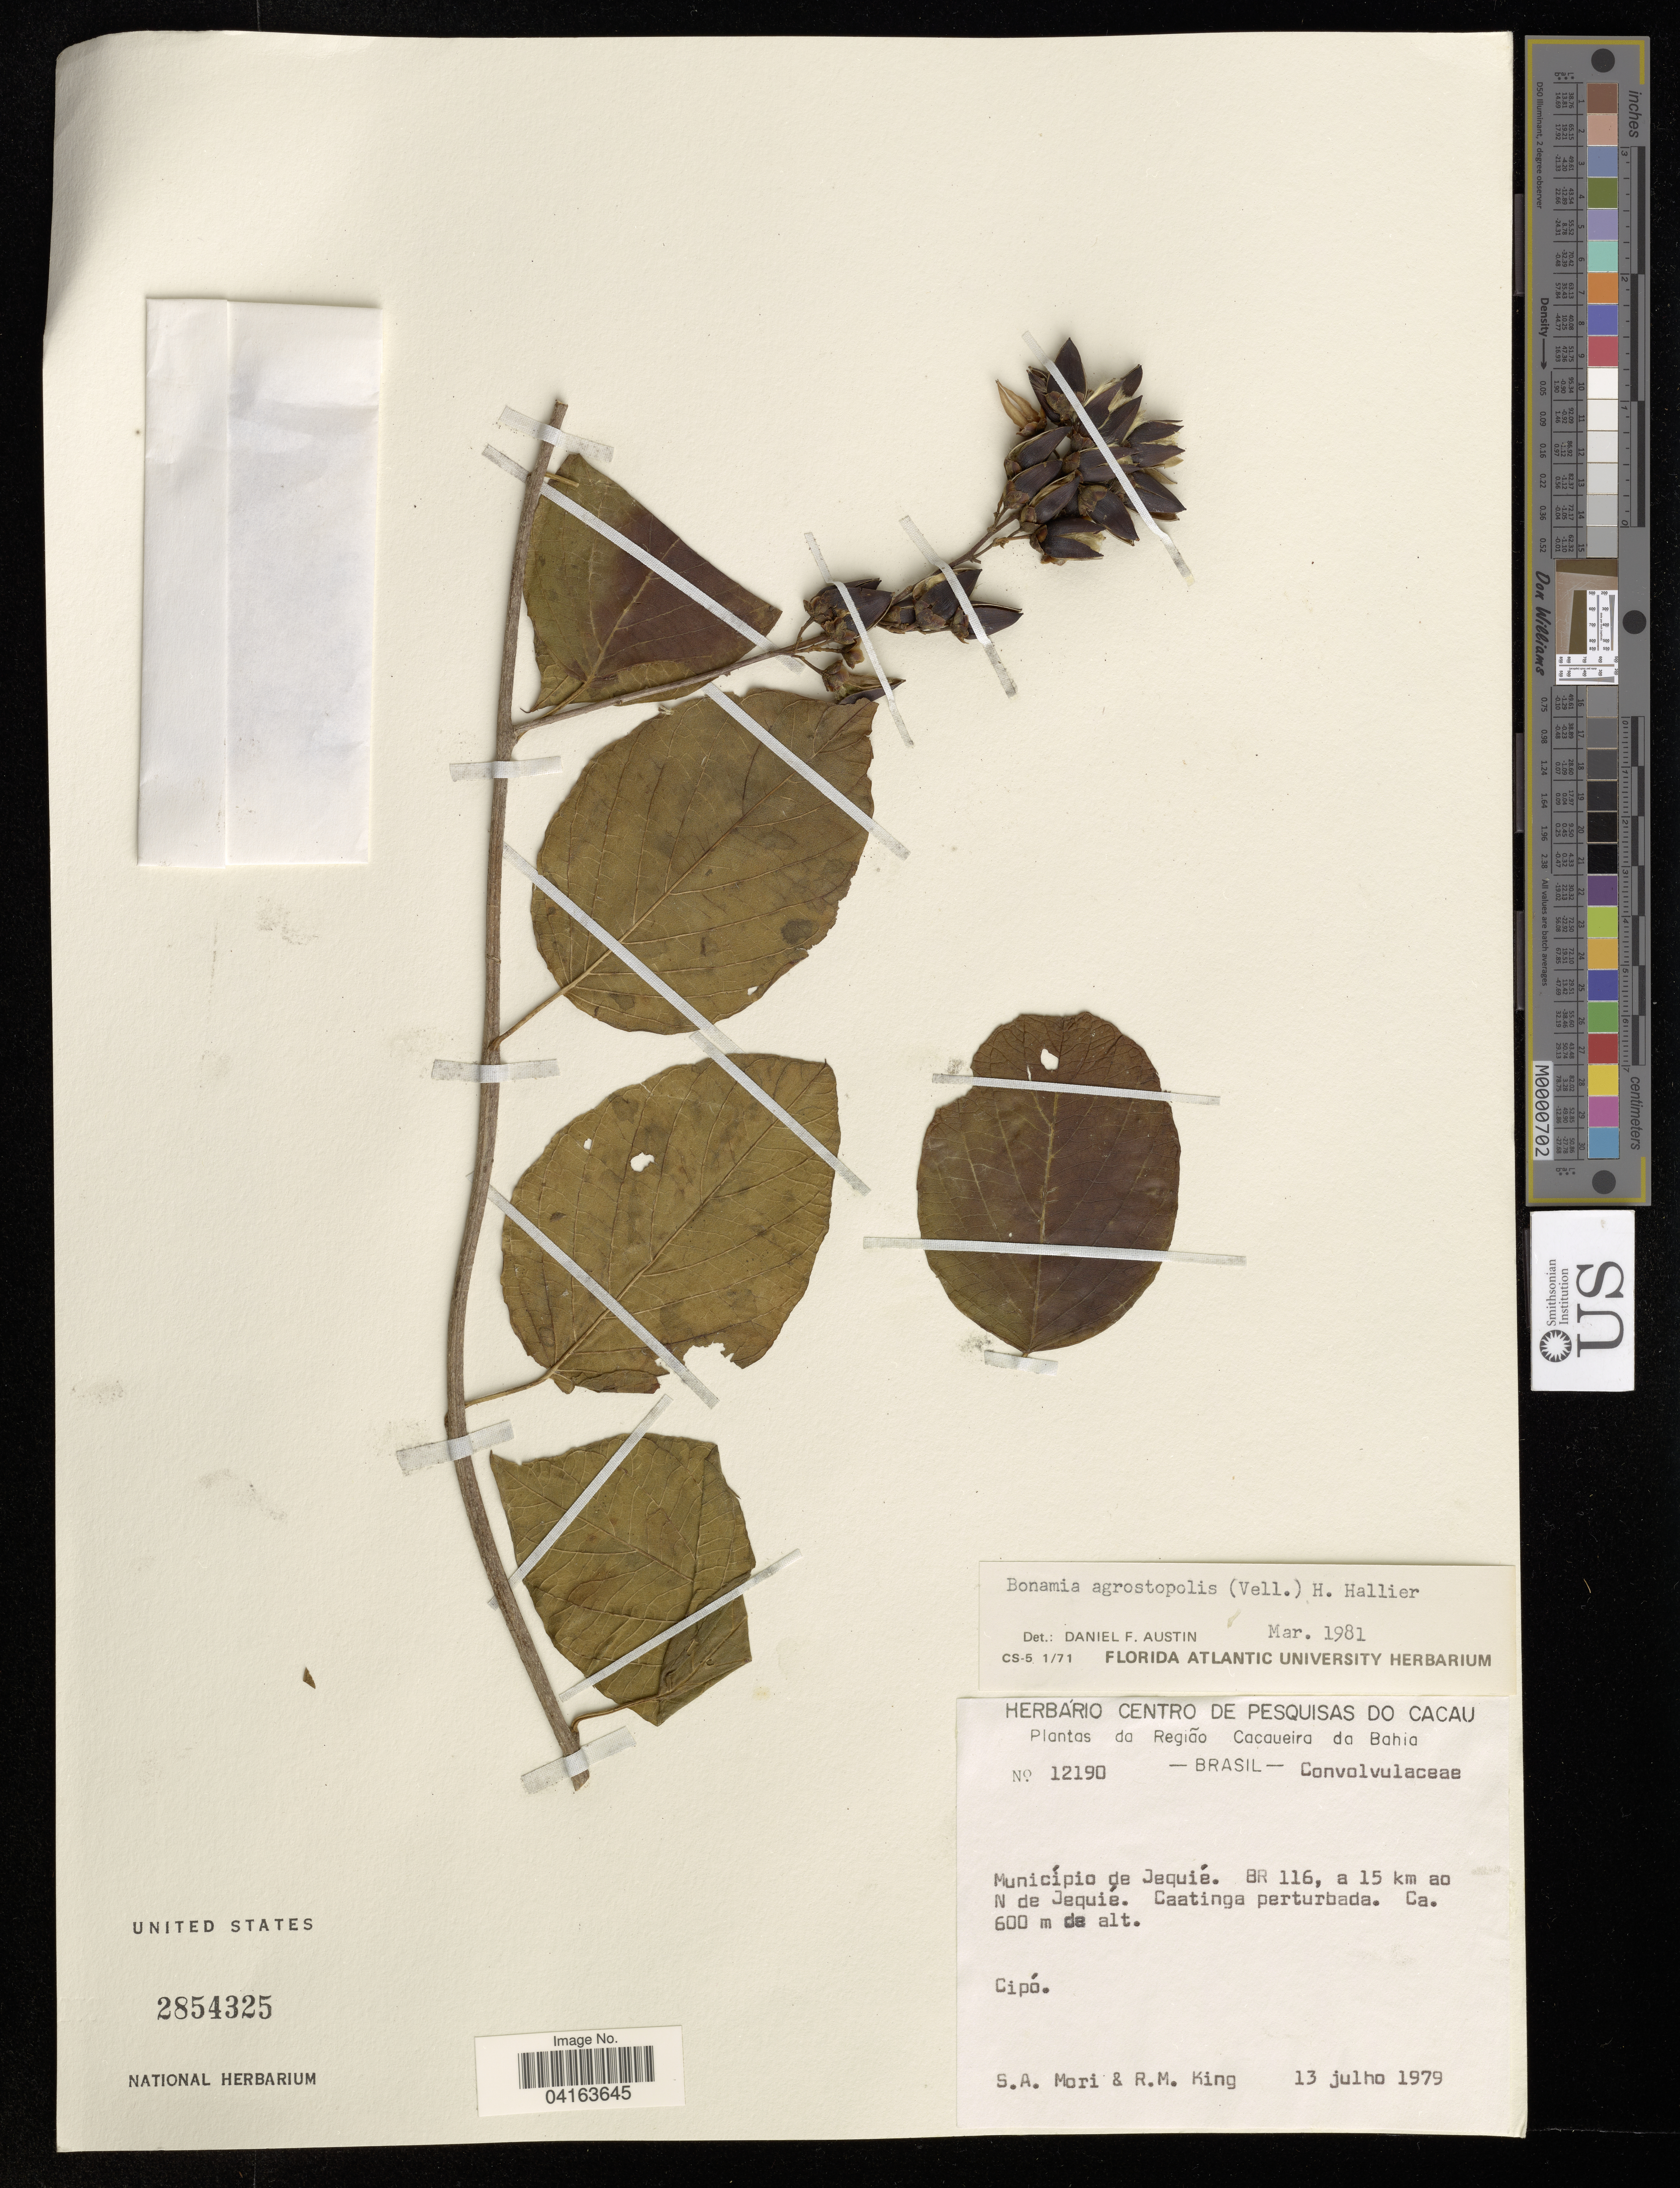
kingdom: Plantae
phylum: Tracheophyta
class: Magnoliopsida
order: Solanales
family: Convolvulaceae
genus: Bonamia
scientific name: Bonamia agrostopolis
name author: (Vell.) Hallier f.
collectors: S. Mori & R. King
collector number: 12190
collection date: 1979-07-13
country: Brazil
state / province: Bahia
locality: Região Cacaueria de Bahia. Município de Jequié. BR 116, a 15 km ao N de Jequié. Caatinga perturbada.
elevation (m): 600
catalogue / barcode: US 2854325